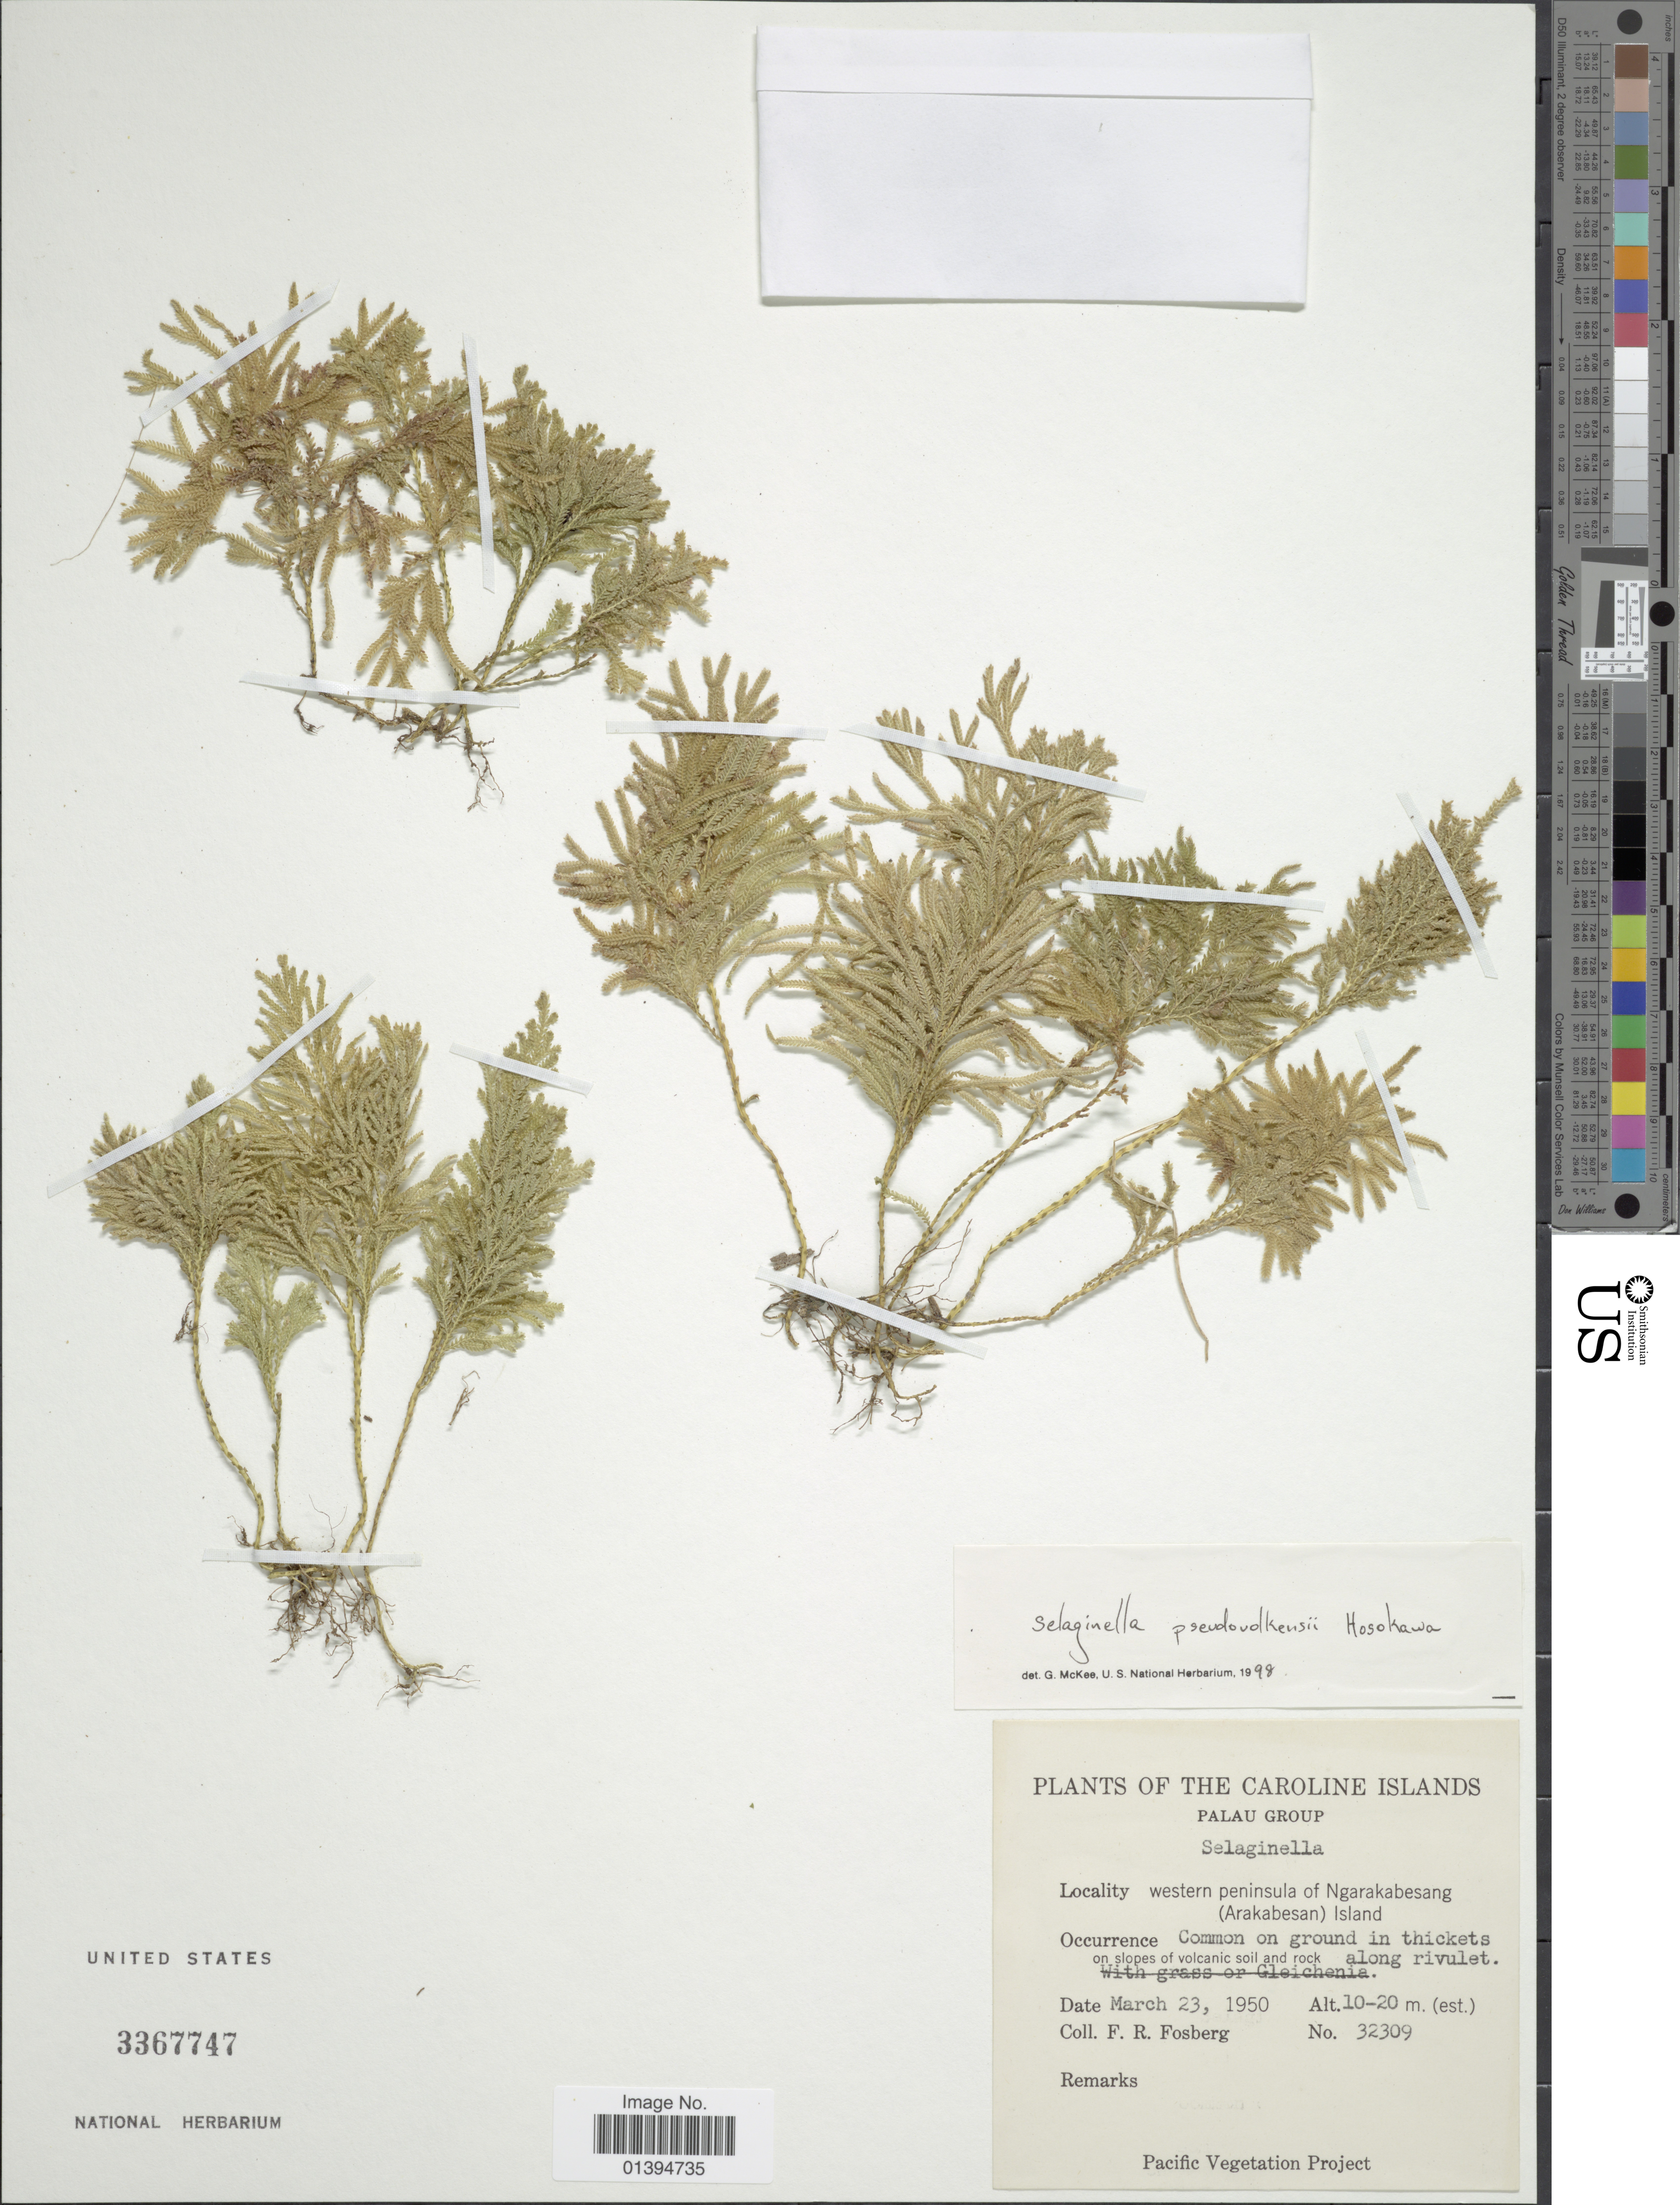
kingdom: Plantae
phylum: Tracheophyta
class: Lycopodiopsida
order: Selaginellales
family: Selaginellaceae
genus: Selaginella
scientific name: Selaginella pseudo-volkensii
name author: Hosok.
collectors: F. R. Fosberg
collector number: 32309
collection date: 1950-03-23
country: Palau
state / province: Koror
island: Ngerekebesang [Arakabesan]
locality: Palau Group, western peninsula of Ngarakabesang (Arakabesan) island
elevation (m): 10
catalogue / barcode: US 3367747